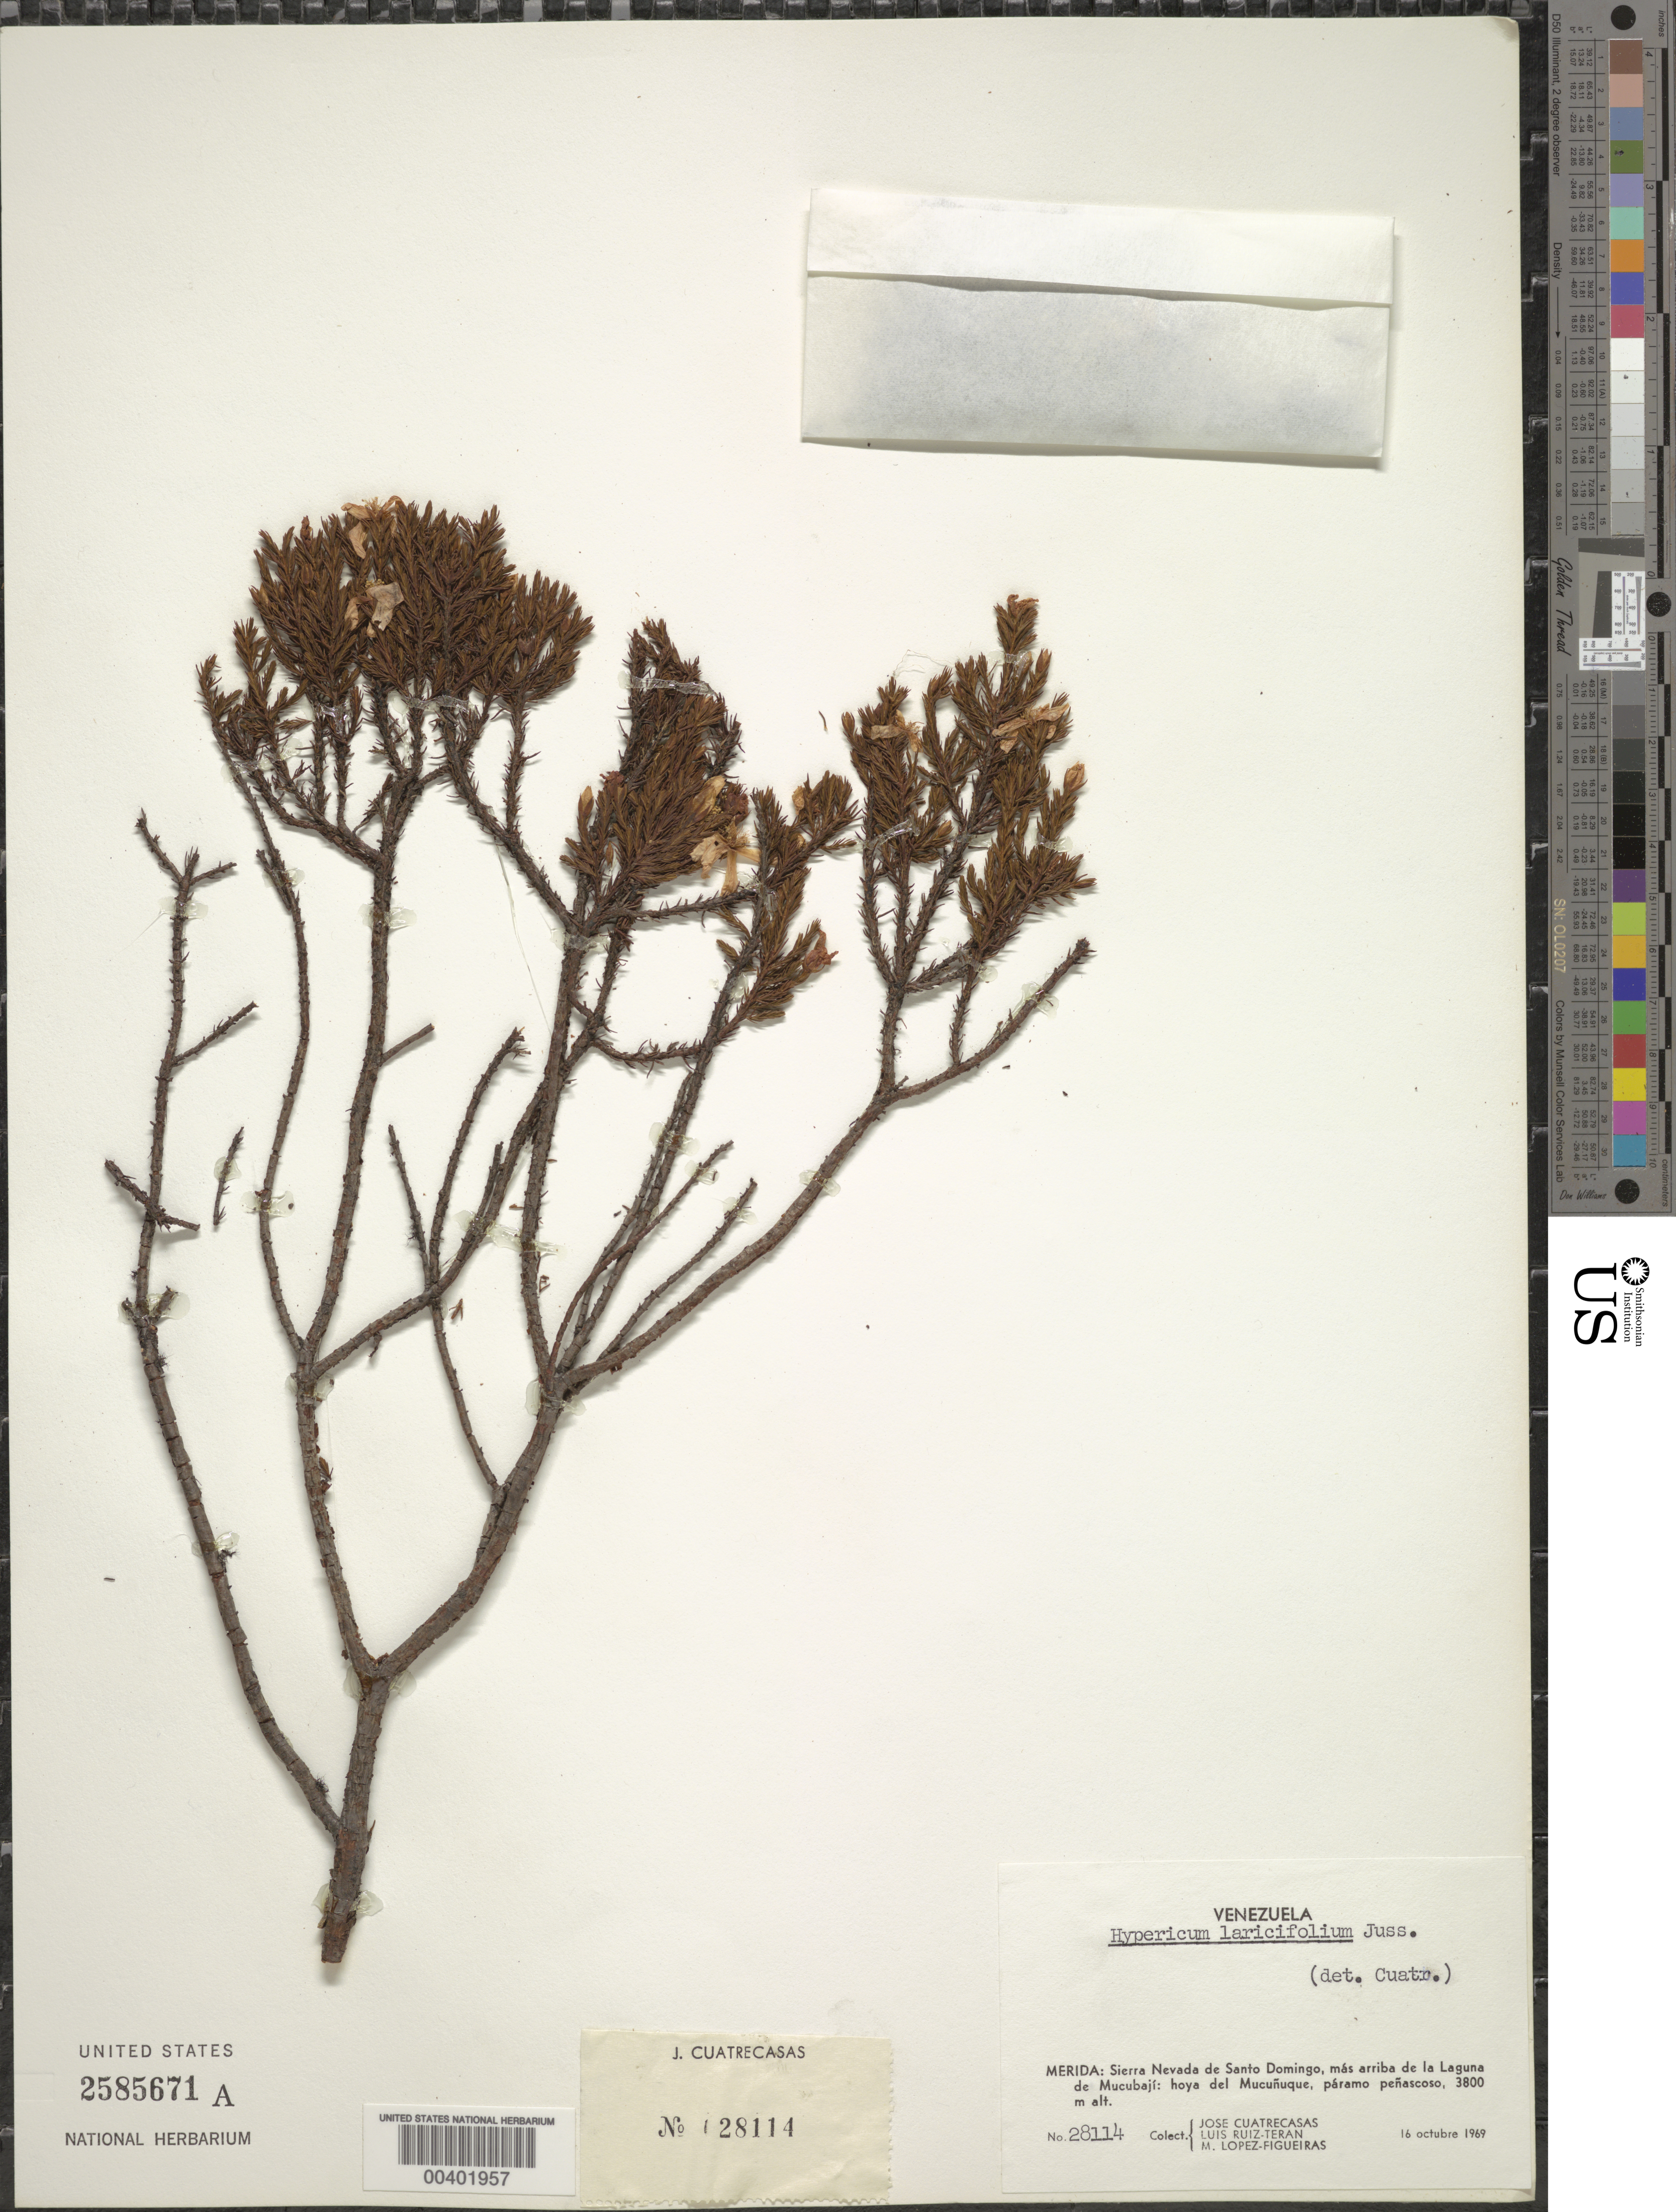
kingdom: Plantae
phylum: Tracheophyta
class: Magnoliopsida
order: Malpighiales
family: Hypericaceae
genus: Hypericum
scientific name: Hypericum laricifolium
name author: Juss.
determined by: Cuatrecasas, J.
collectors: J. Cuatrecasas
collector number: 28114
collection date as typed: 16 Oct 1969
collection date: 1969-10-16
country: Venezuela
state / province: Mérida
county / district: Rangel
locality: Sierra Nevada de Santo Domingo, más arriba de la Laguna de Mucubají: hoya del Mucuñuque. Mucubaji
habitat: Páramo peñascoso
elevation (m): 3800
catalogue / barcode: US 2585671A